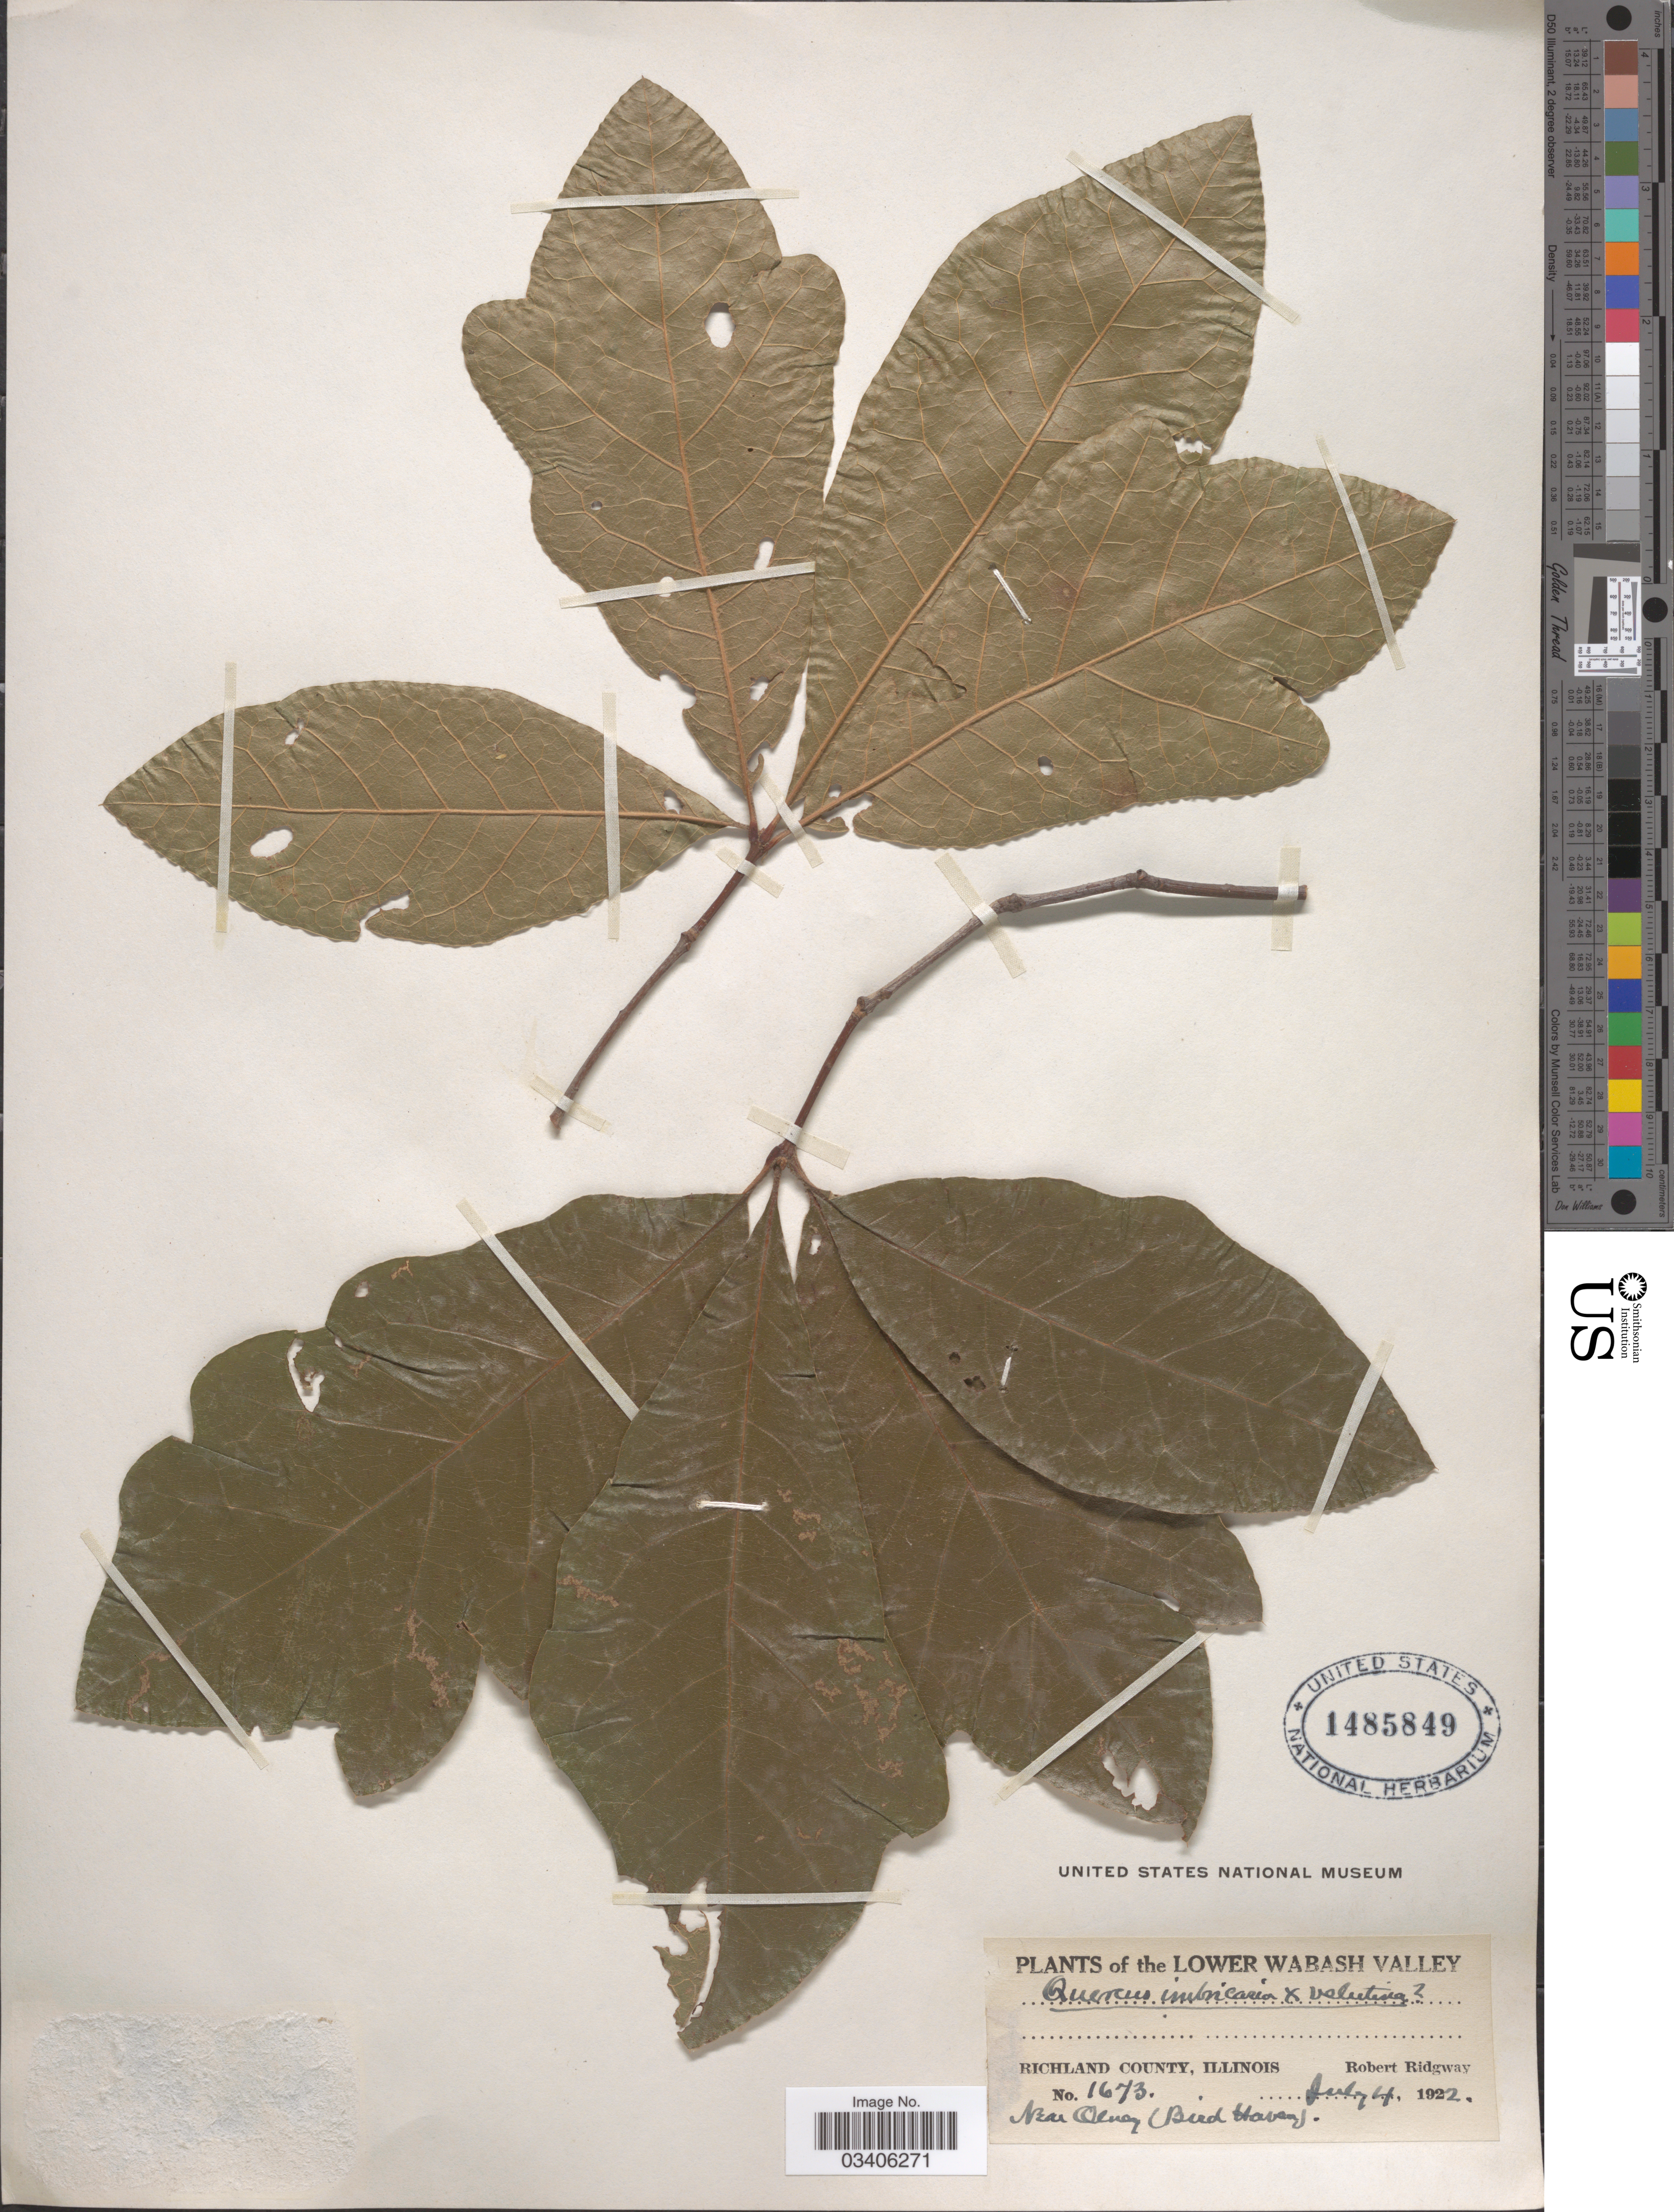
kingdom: Plantae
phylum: Tracheophyta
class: Magnoliopsida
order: Fagales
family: Fagaceae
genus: Quercus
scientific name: Quercus x leana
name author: Nutt.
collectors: R. Ridgway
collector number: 1673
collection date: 1922-07-04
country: United States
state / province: Illinois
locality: The Lower Wabash Valley. Richland County. Near Olney (Bird Haven).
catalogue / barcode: US 1485849